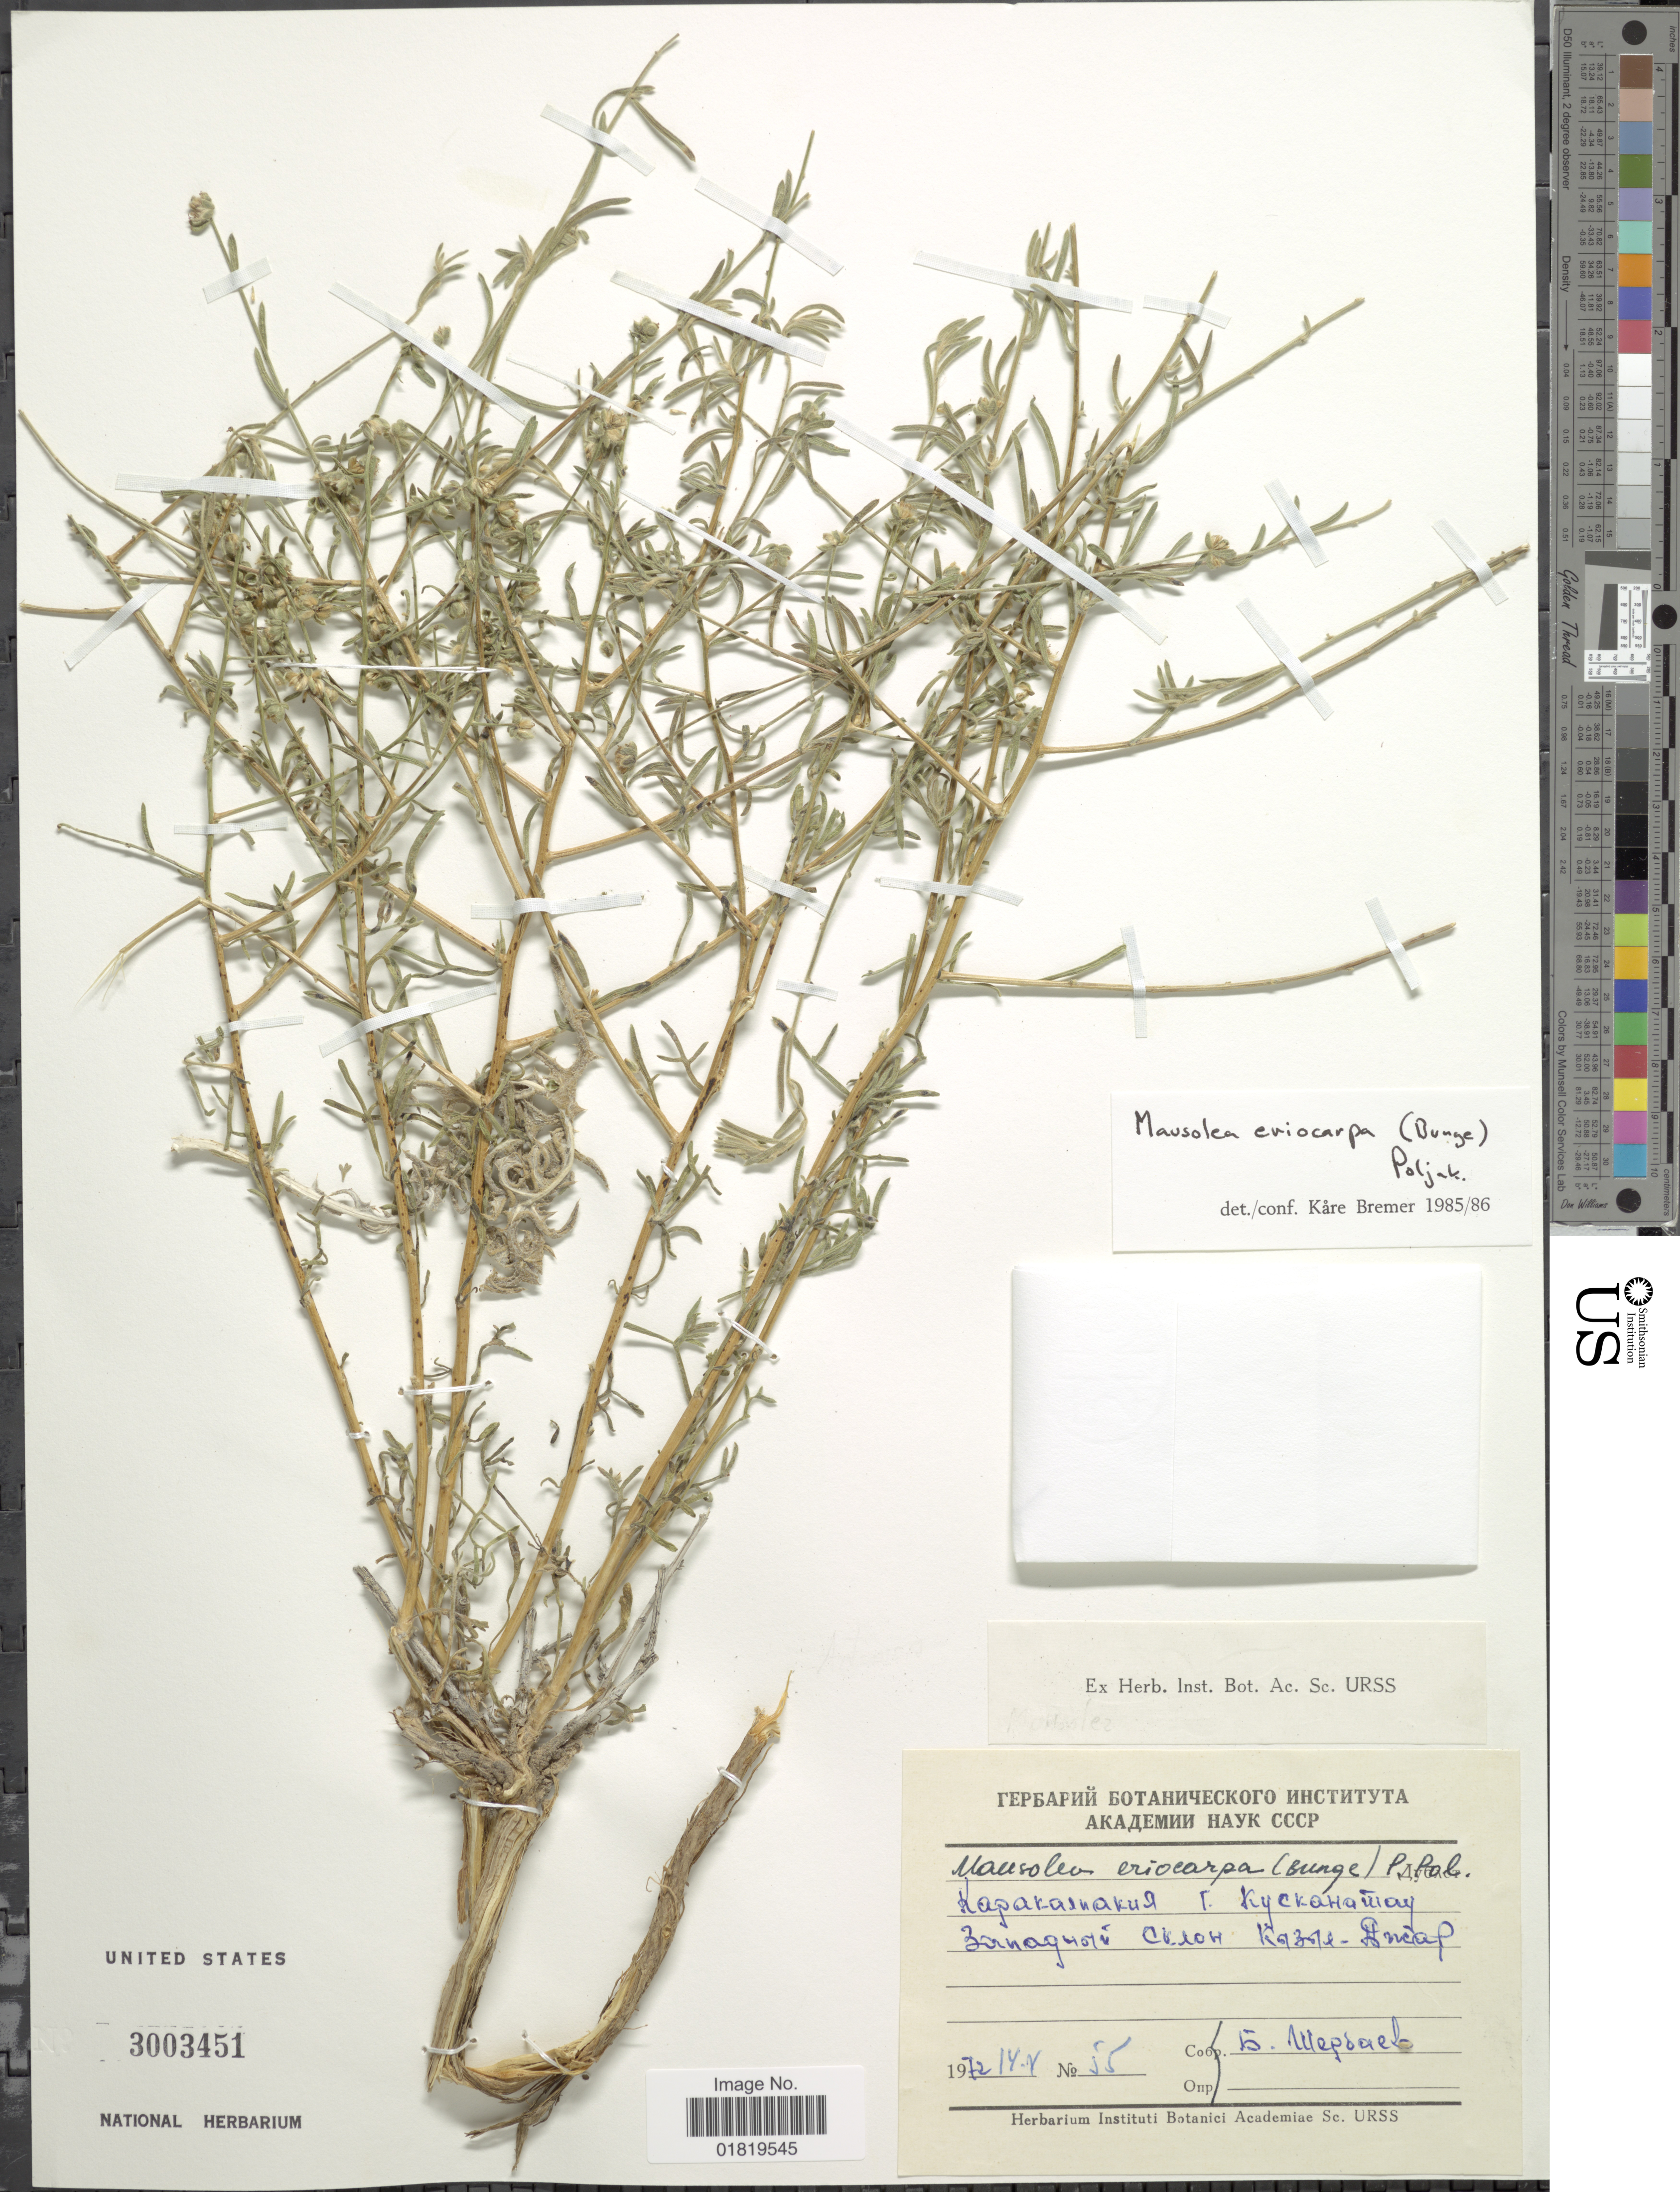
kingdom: Plantae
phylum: Tracheophyta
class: Magnoliopsida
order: Asterales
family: Asteraceae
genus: Mausolea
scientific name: Mausolea eriocarpa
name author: (Bunge) Poljakov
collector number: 55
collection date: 1972-05-14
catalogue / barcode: US 3003451